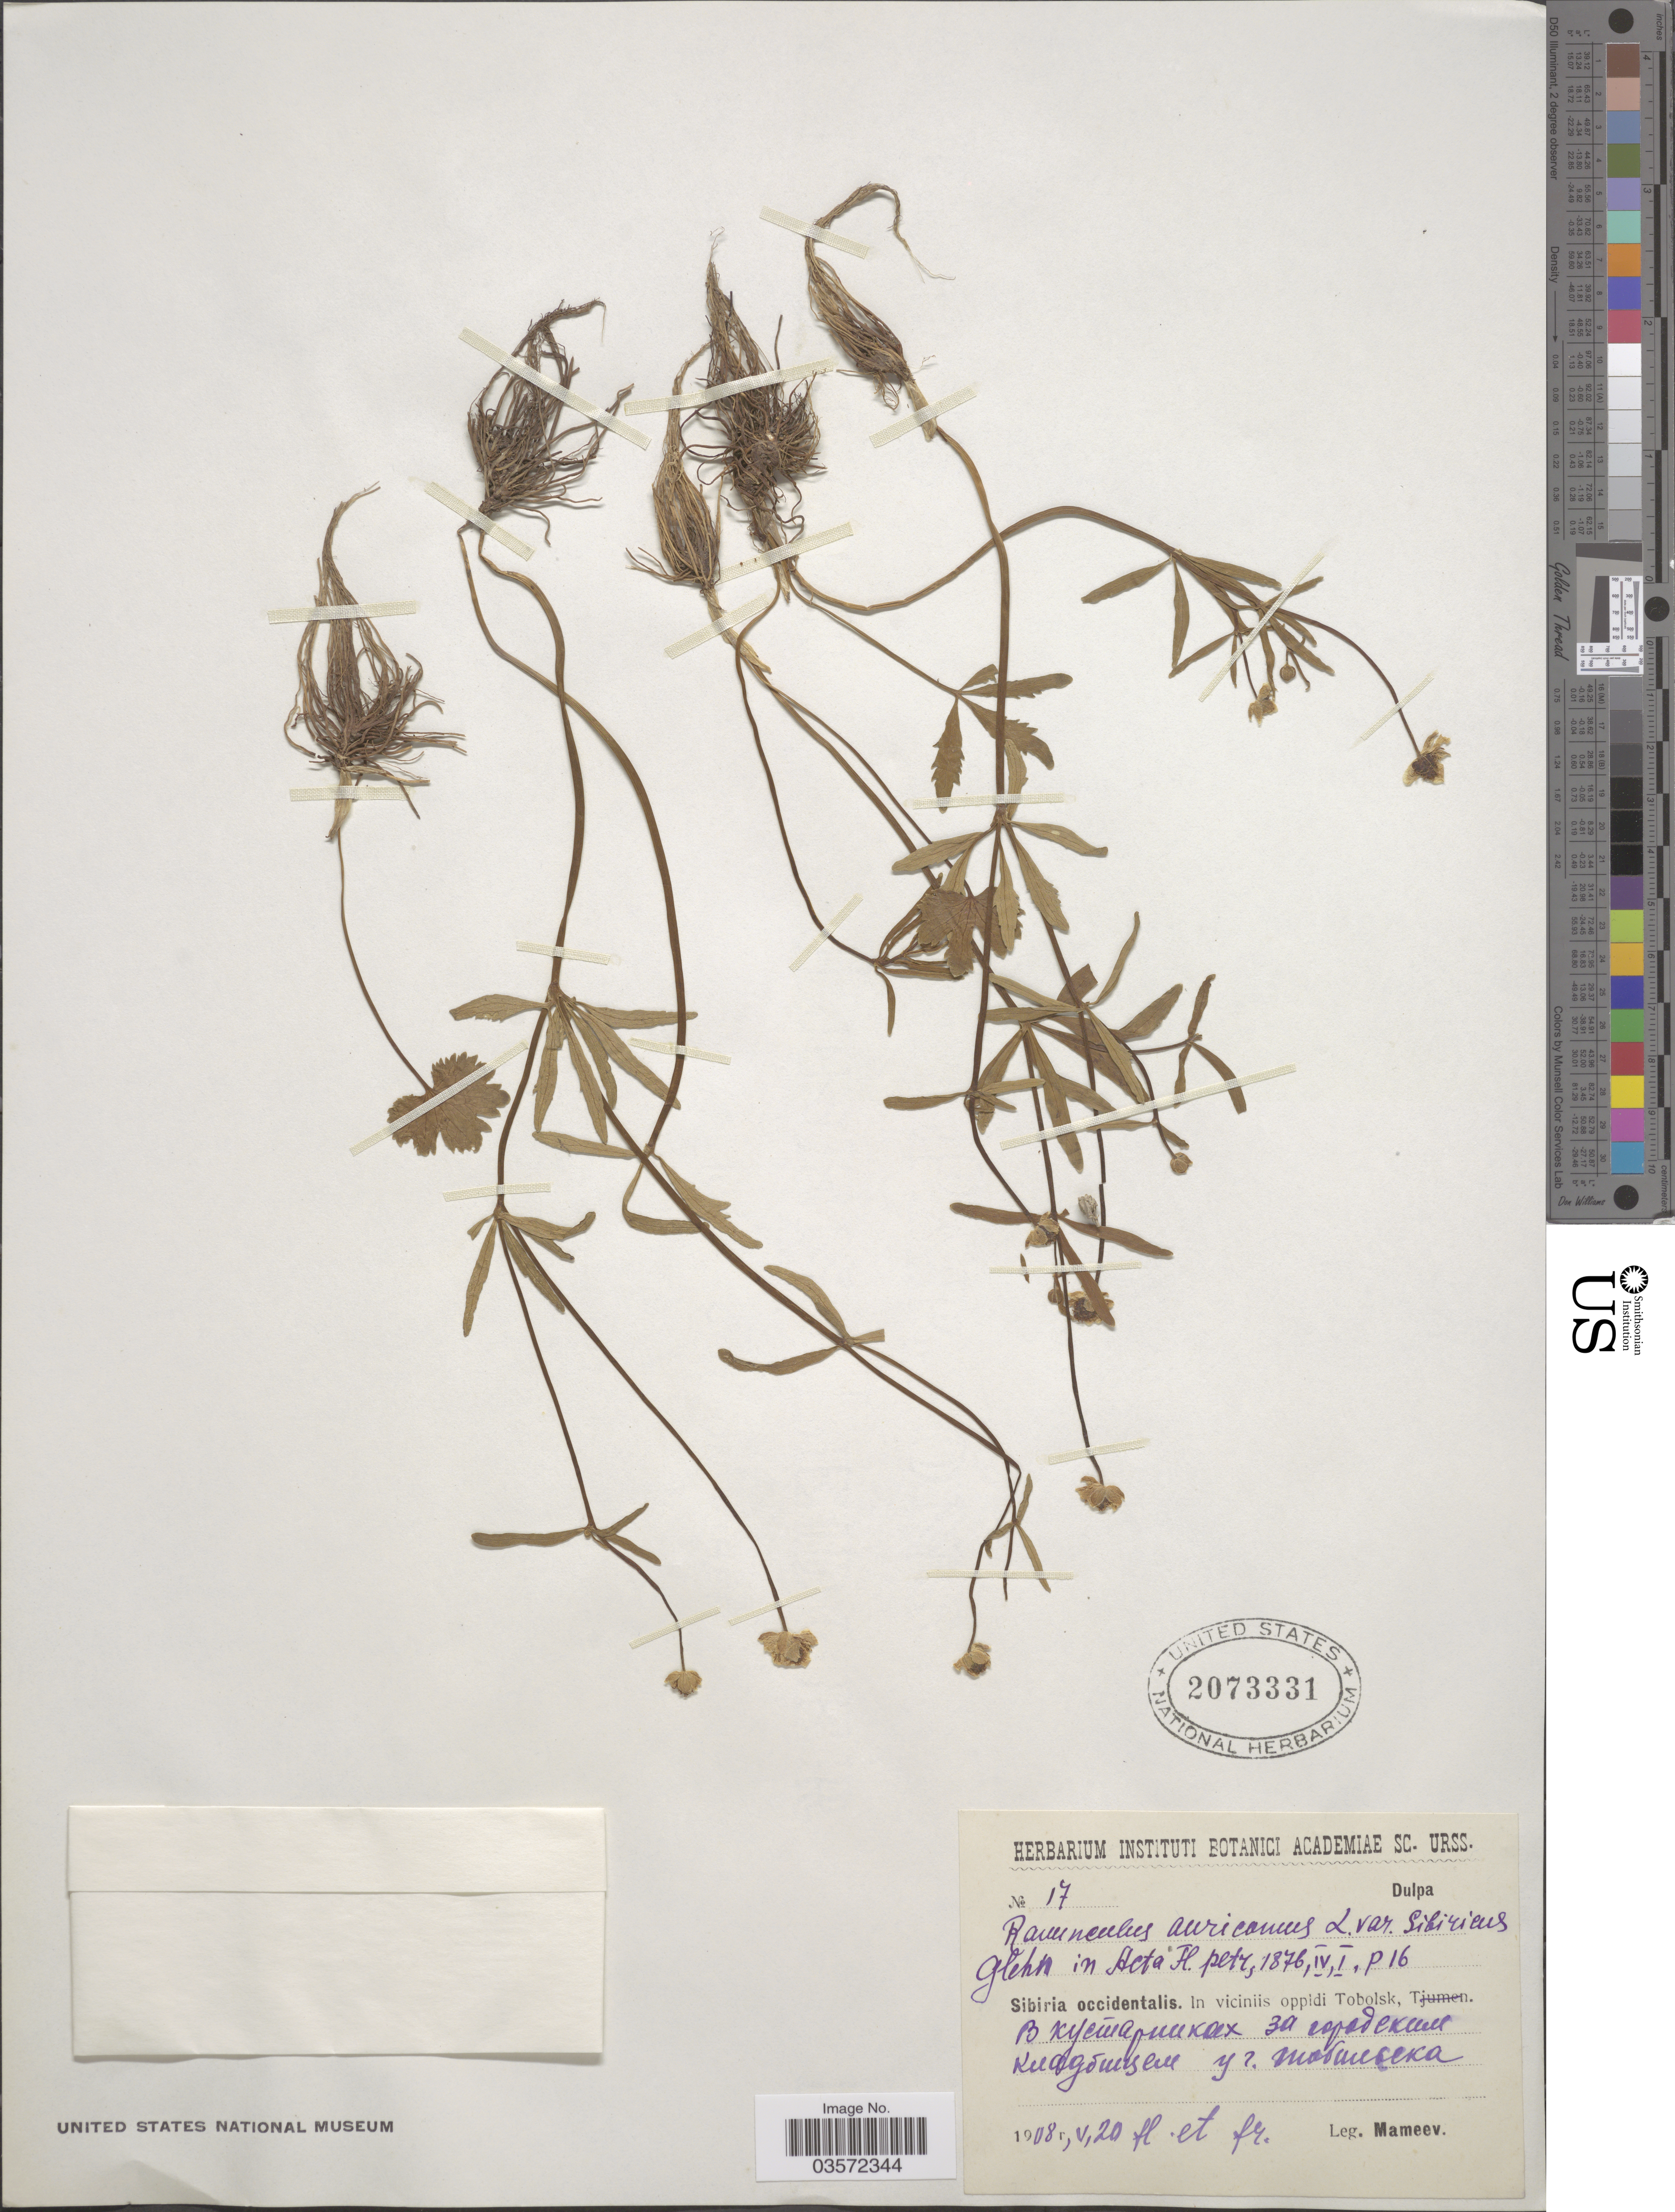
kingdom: Plantae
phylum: Tracheophyta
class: Magnoliopsida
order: Ranunculales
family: Ranunculaceae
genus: Ranunculus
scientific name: Ranunculus auricomus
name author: L.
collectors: Mameev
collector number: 17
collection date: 1908-05-20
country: Russian Federation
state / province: Tyumen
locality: Sibiria occidentalis. In viciniis oppidi Tobolsk, X.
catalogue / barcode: US 2073331